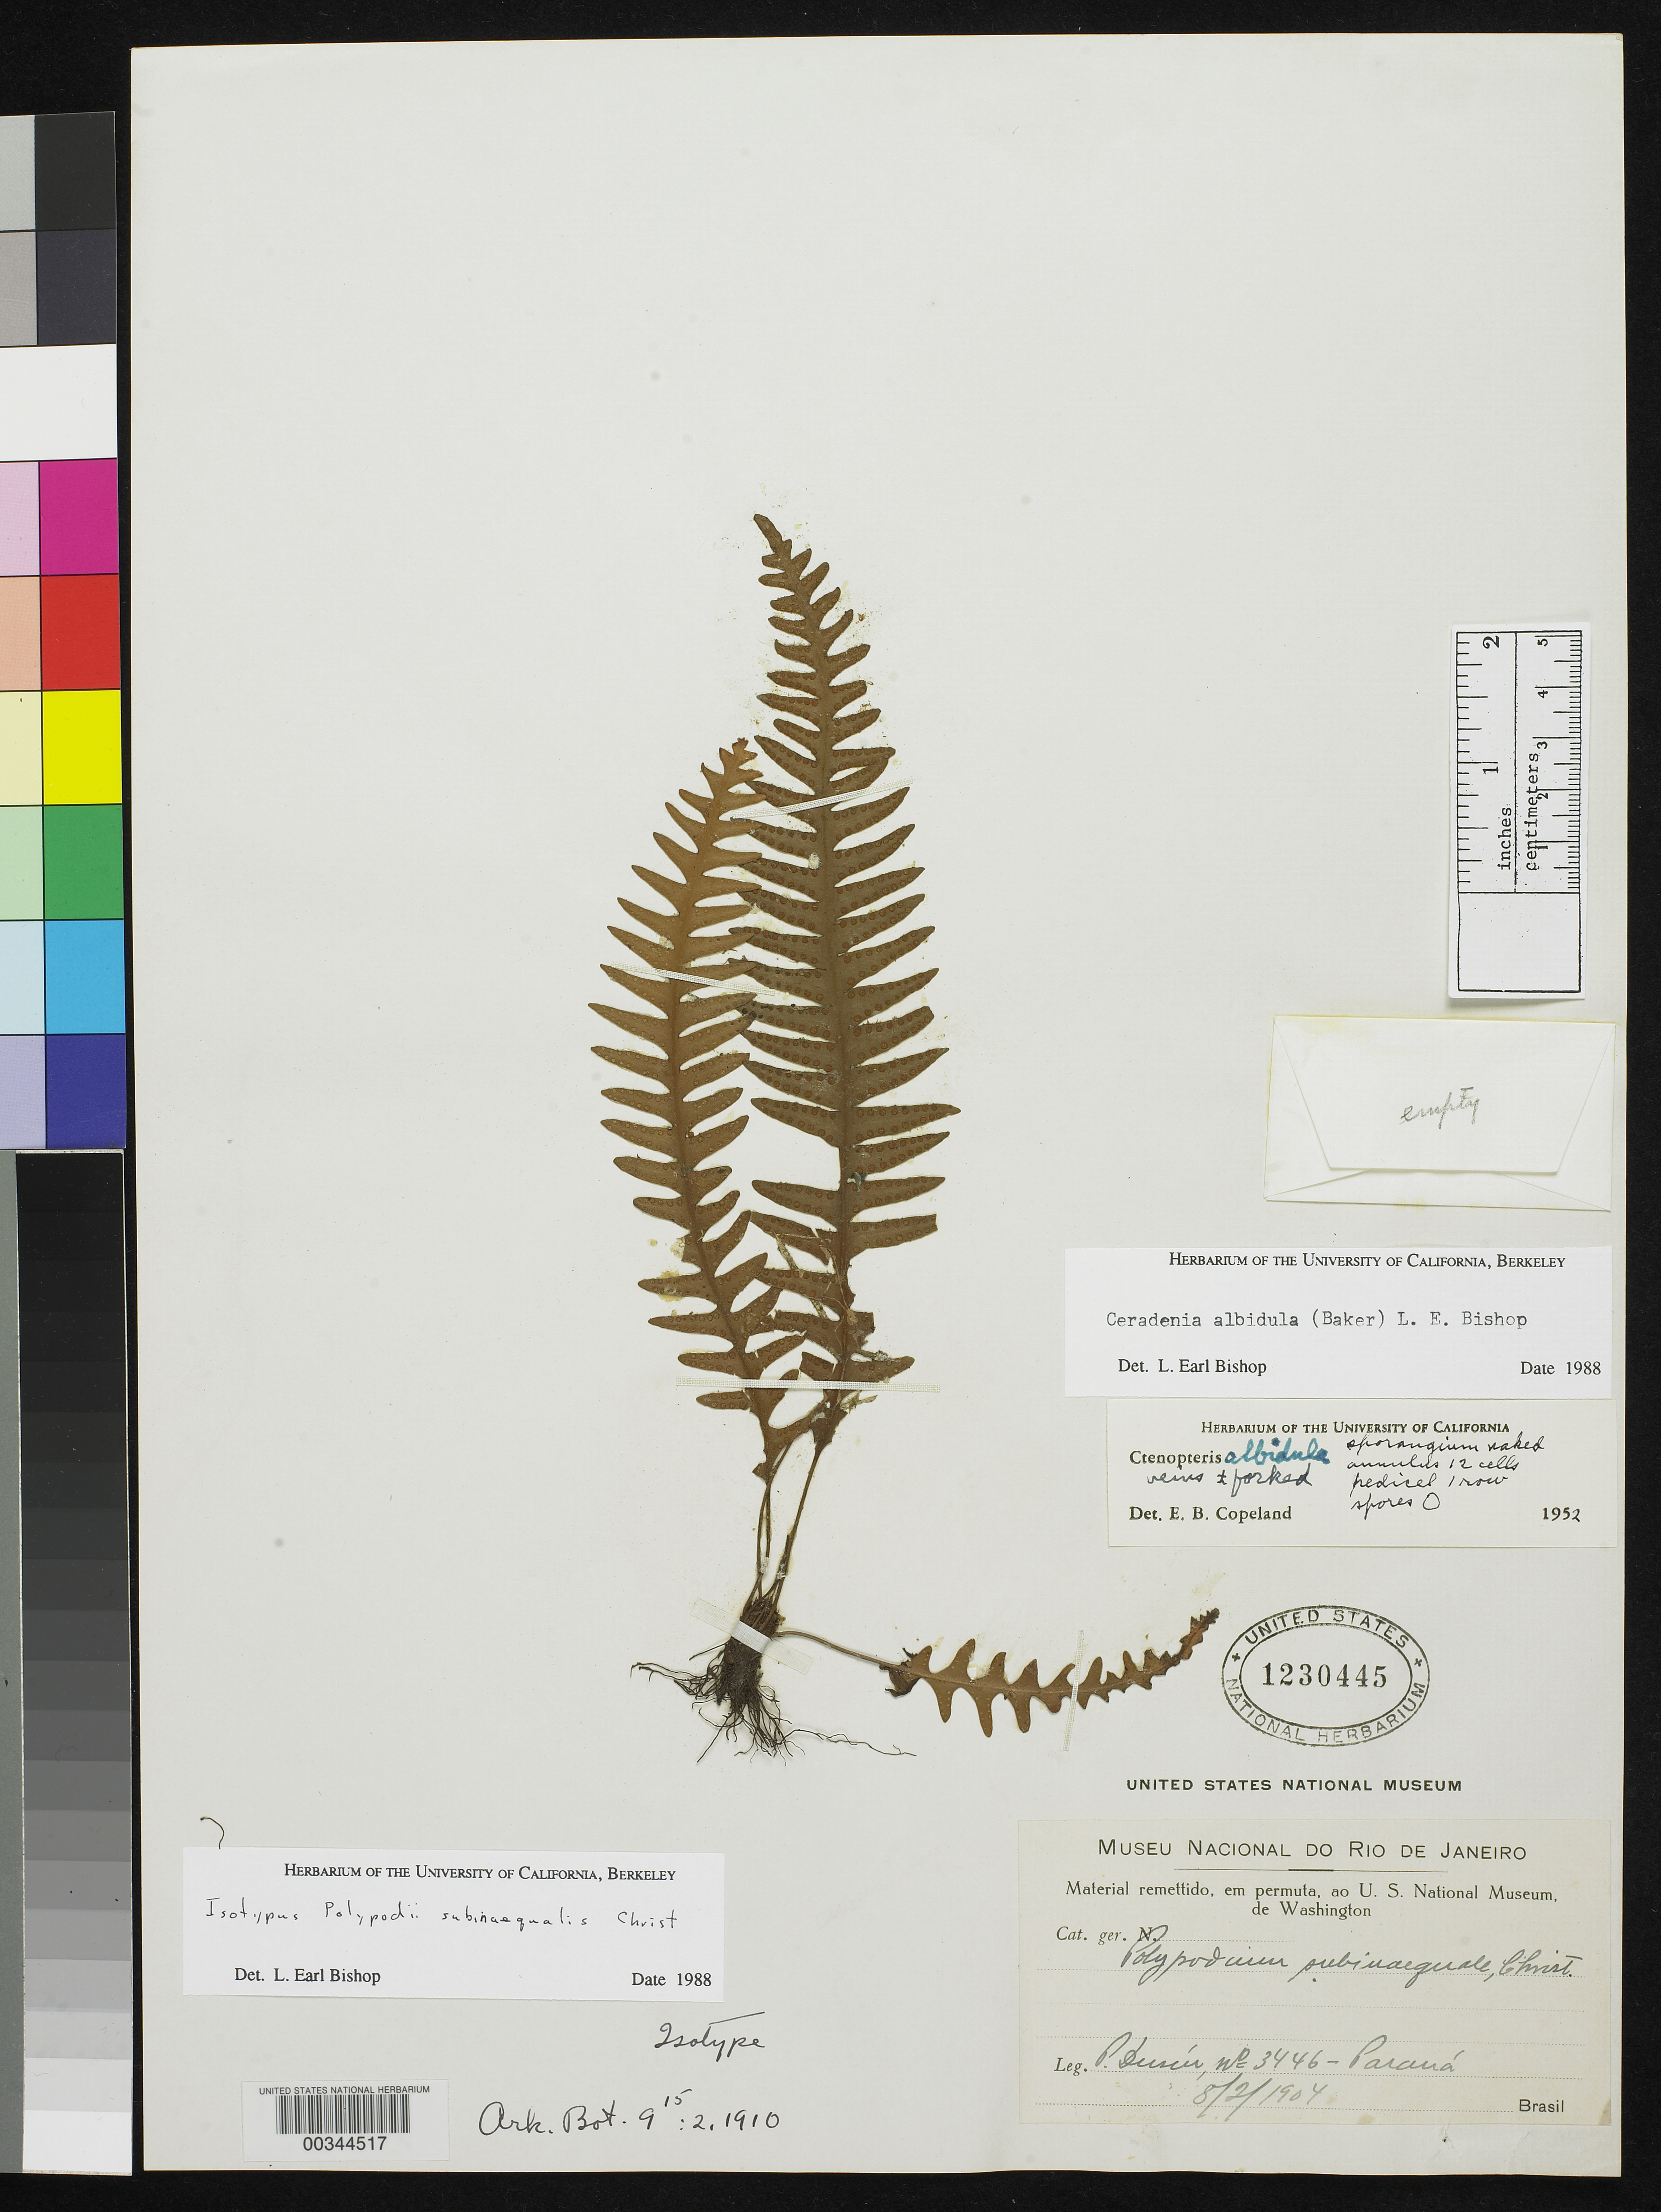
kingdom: Plantae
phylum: Tracheophyta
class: Polypodiopsida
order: Polypodiales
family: Polypodiaceae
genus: Polypodium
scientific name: Polypodium subinaequale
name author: Christ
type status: Isotype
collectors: P. Dusén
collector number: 3446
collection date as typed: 08 Feb 1904 or 02 Aug 1904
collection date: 1904-02-08 or 1904-08-02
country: Brazil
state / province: Paraná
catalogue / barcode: US 1230445